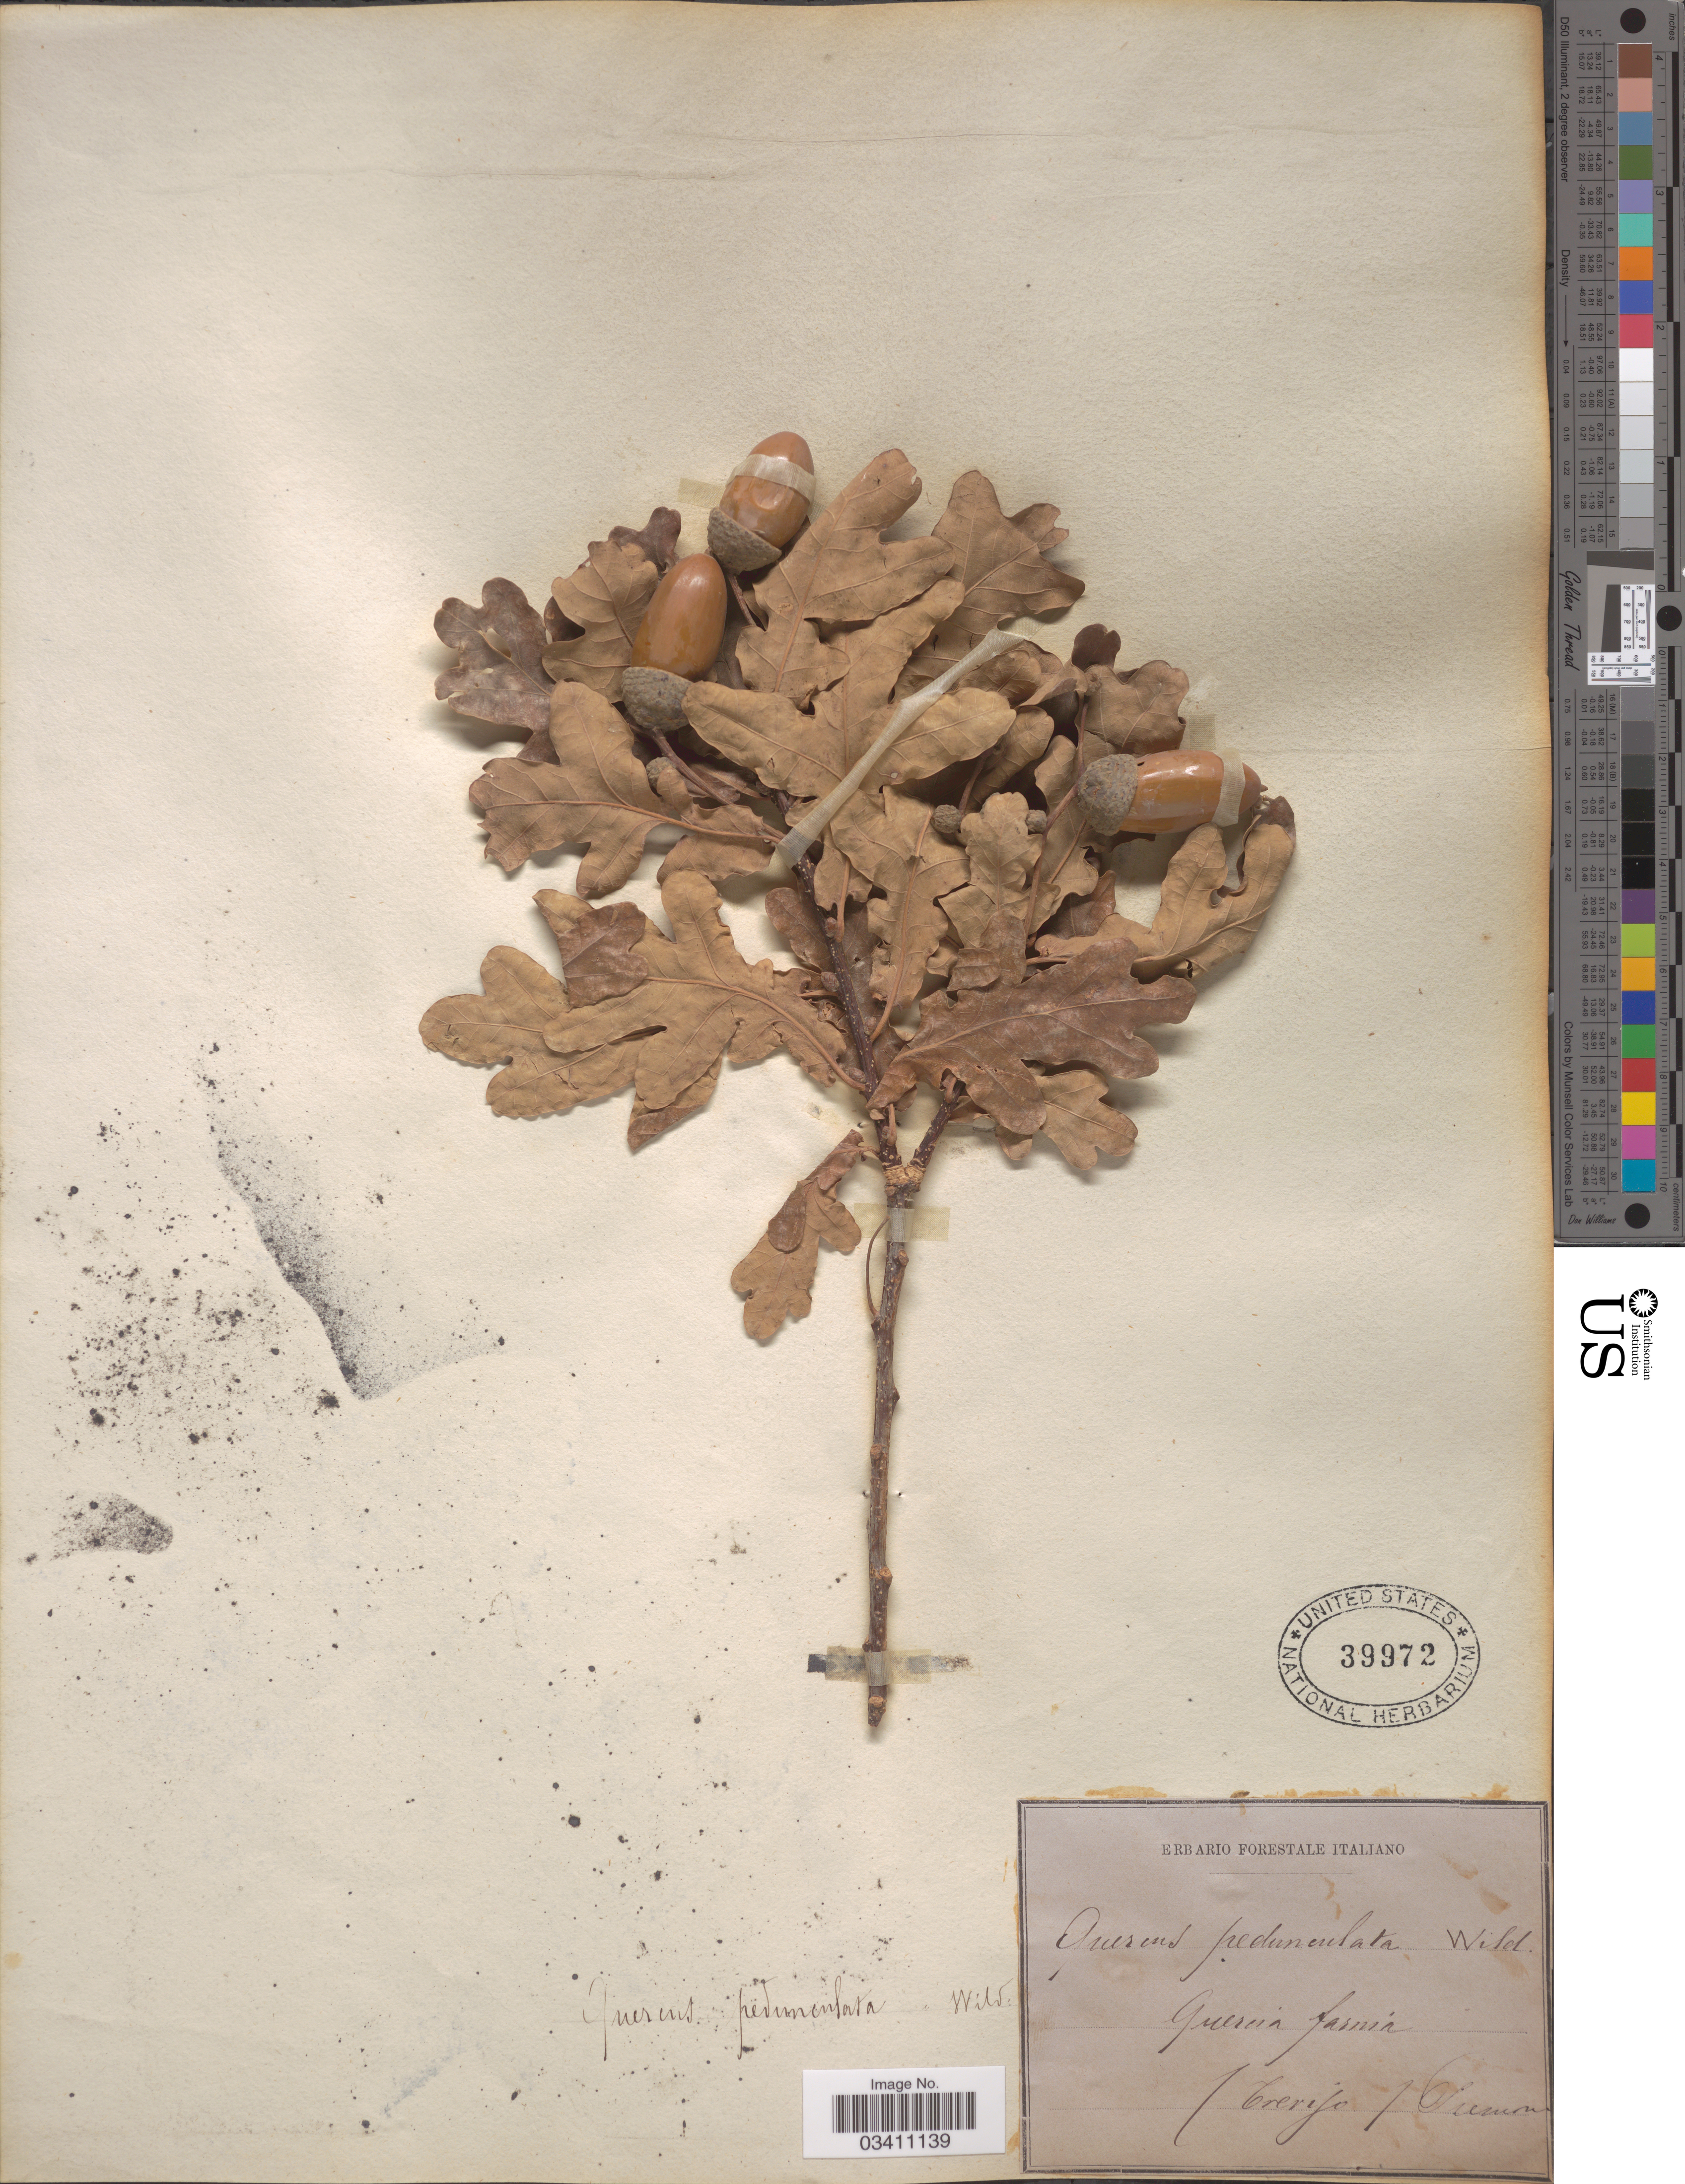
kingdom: Plantae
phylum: Tracheophyta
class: Magnoliopsida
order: Fagales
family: Fagaceae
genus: Quercus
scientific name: Quercus robur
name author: L.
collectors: Siemoni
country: Italy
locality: Guercia farnia (Trerifo). [interpreted]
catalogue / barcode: US 39972